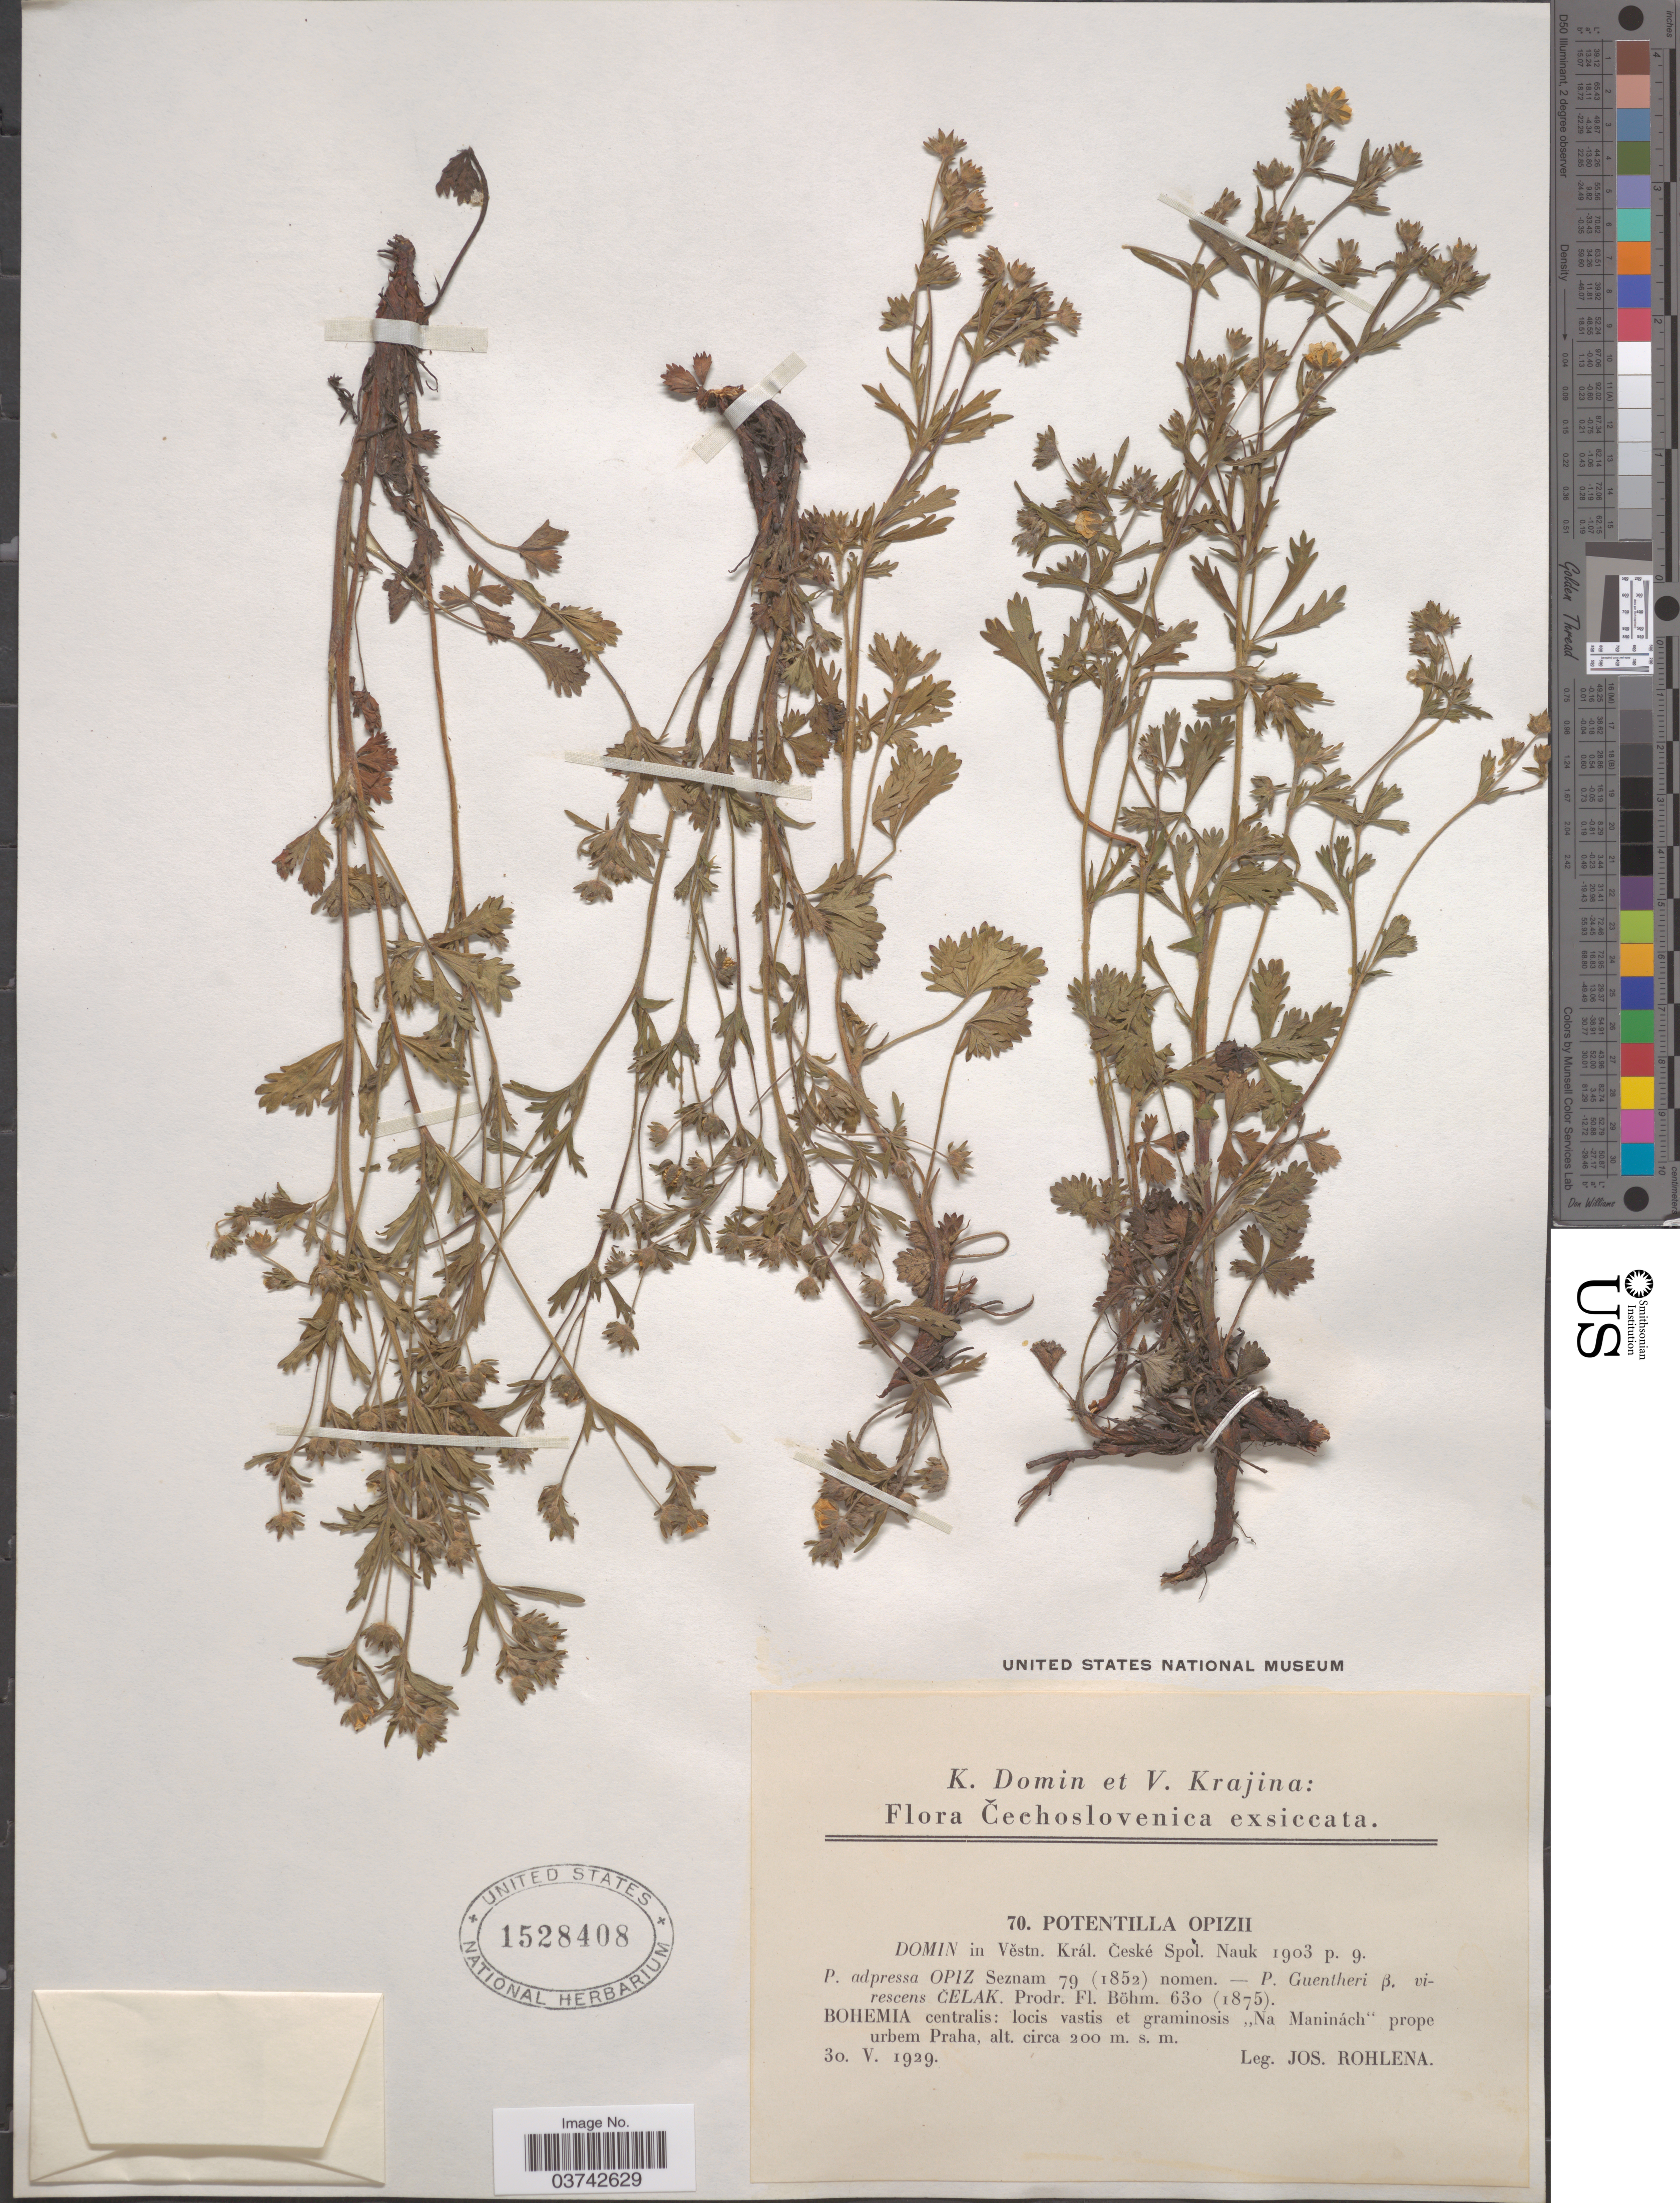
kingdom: Plantae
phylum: Tracheophyta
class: Magnoliopsida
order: Rosales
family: Rosaceae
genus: Potentilla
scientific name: Potentilla opizii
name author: Domin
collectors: J. Rohlena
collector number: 70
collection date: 1929-05-30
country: Czechia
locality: Čechoslovenica. Bohemia centralis: locis vastis et graminosis "Na Maninách" prope urbem Praha.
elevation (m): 200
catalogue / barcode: US 1528408